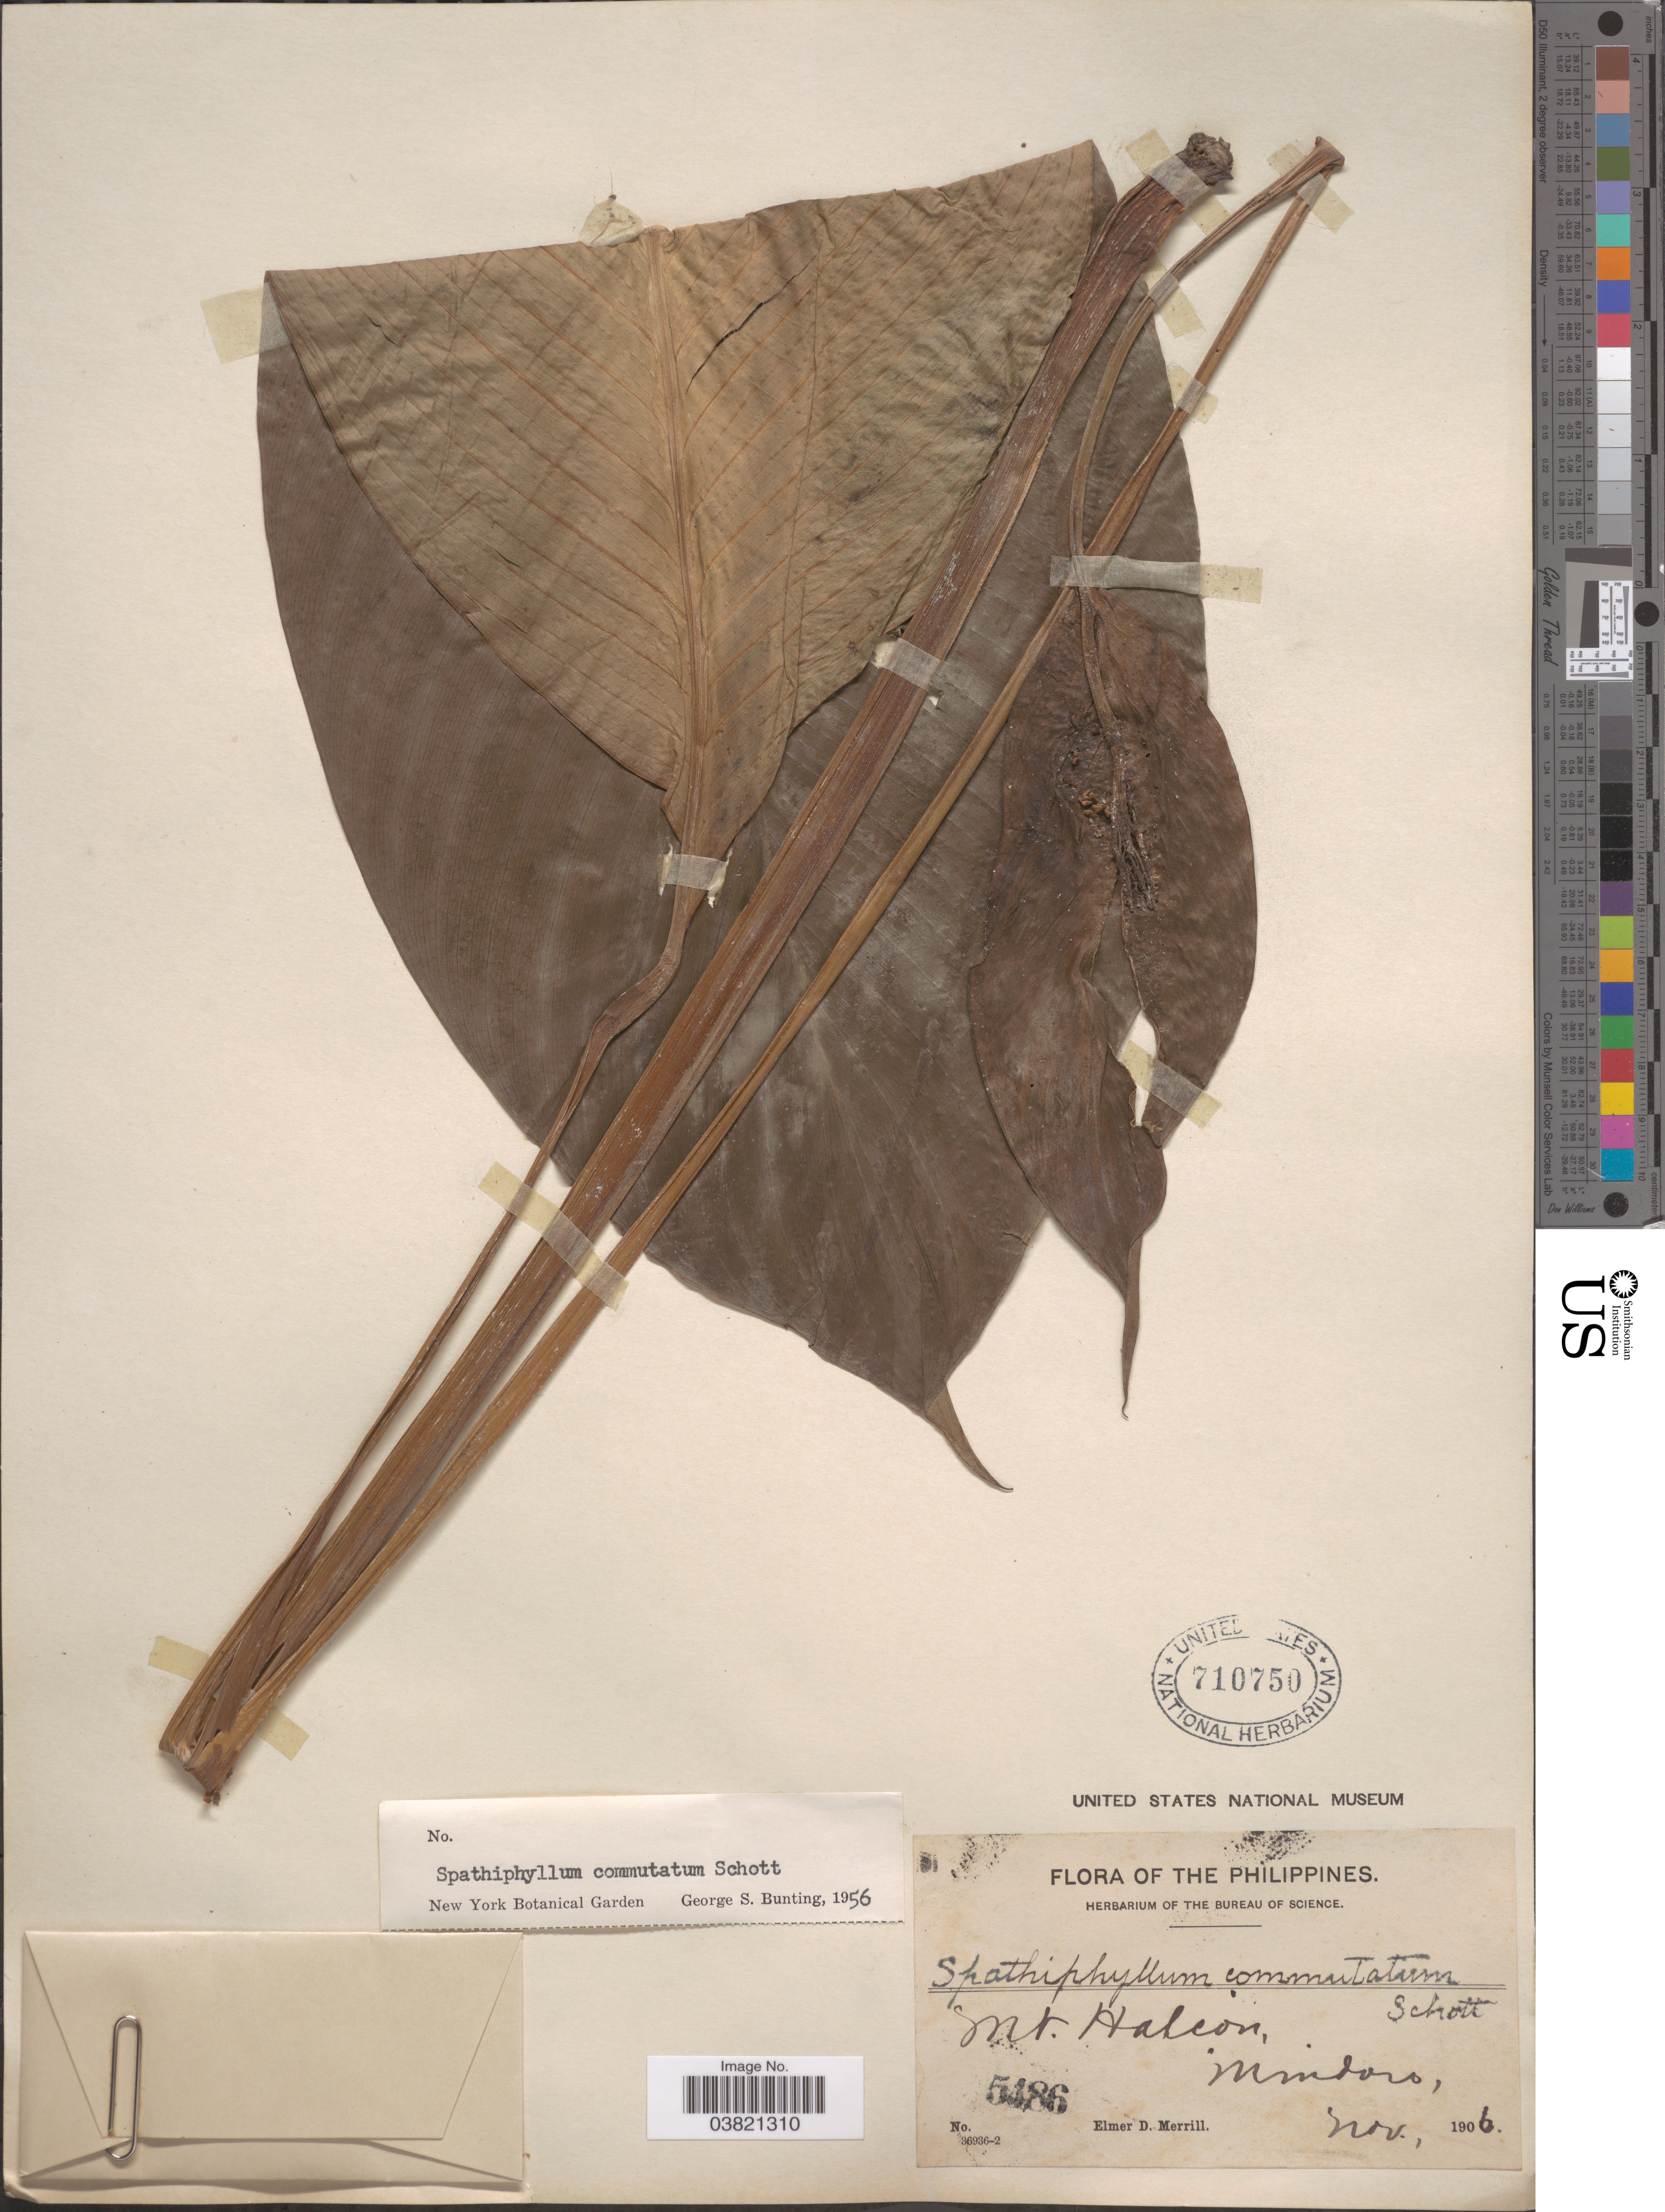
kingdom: Plantae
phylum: Tracheophyta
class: Liliopsida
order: Alismatales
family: Araceae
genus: Spathiphyllum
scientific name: Spathiphyllum commutatum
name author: Schott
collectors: E. D. Merrill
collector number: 5486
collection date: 1906-11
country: Philippines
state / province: Mimaropa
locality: Mt. Halcon, Mindoro.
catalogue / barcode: US 710750